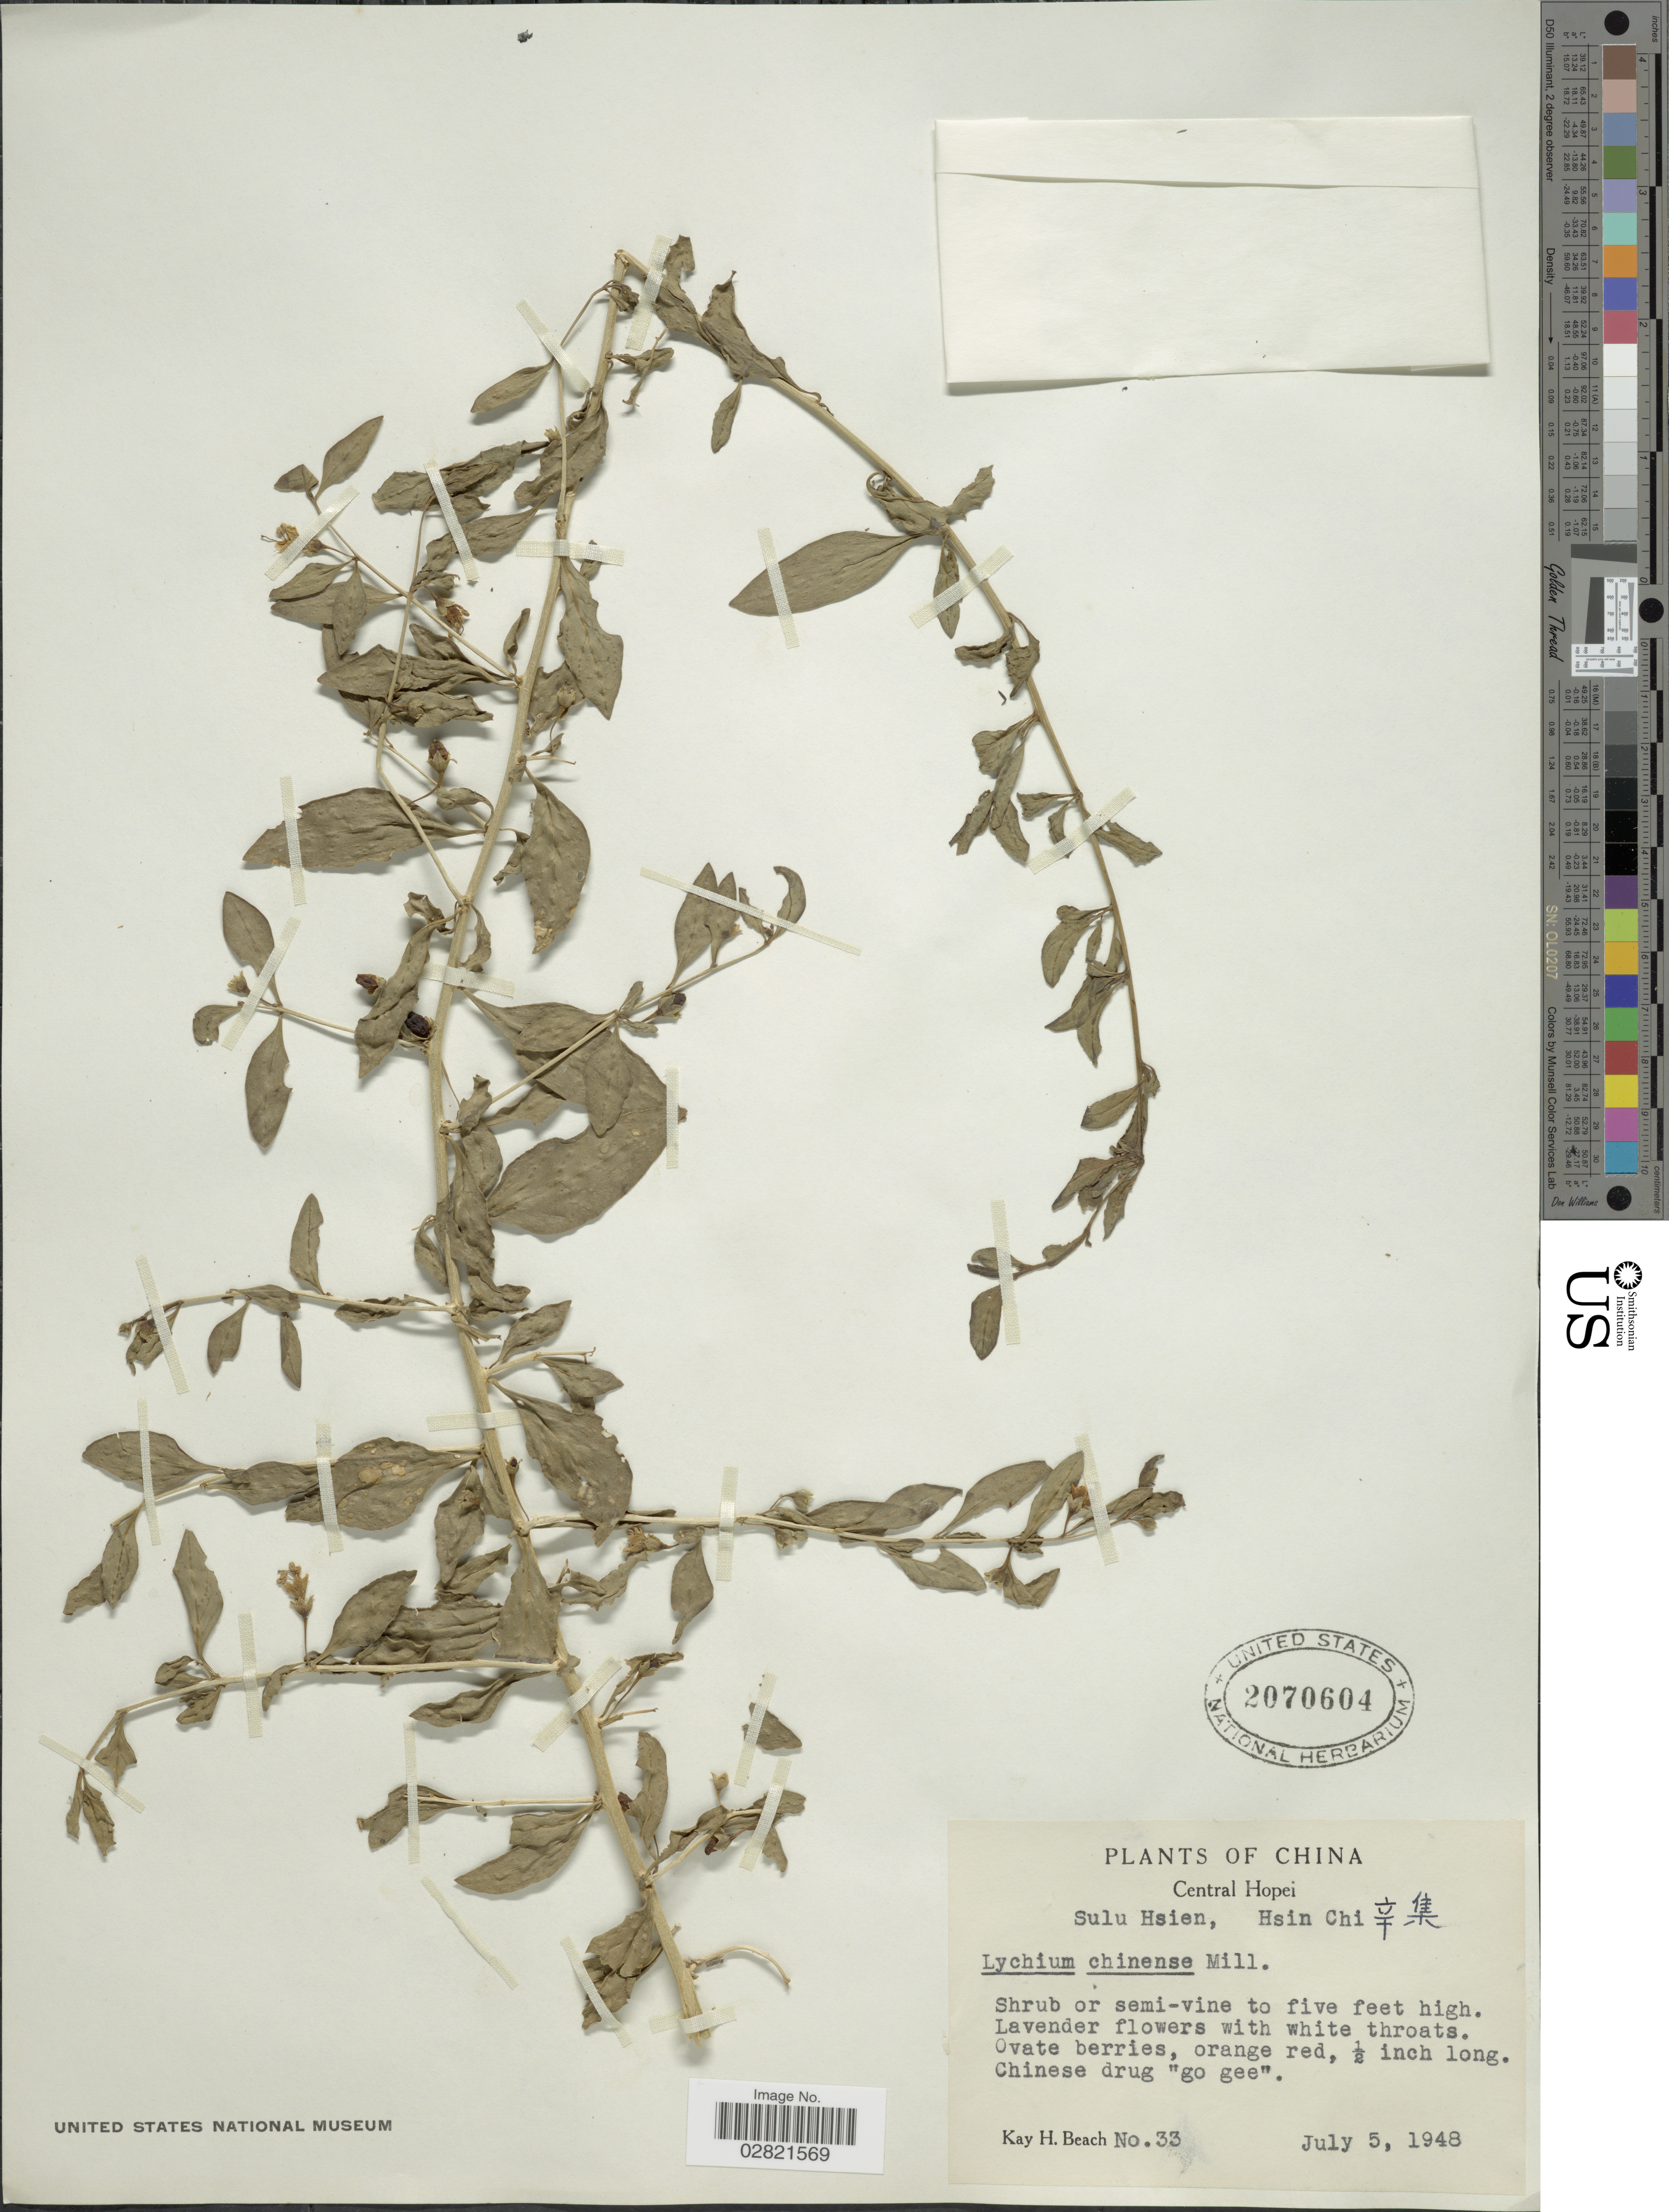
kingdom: Plantae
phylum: Tracheophyta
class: Magnoliopsida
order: Solanales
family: Solanaceae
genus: Lycium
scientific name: Lycium chinense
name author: Mill.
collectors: K. H. Beach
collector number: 33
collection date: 1948-07-05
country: China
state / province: Hebei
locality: Central Hopei. Sulu Hsien, Hsin Chi X.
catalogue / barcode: US 2070604